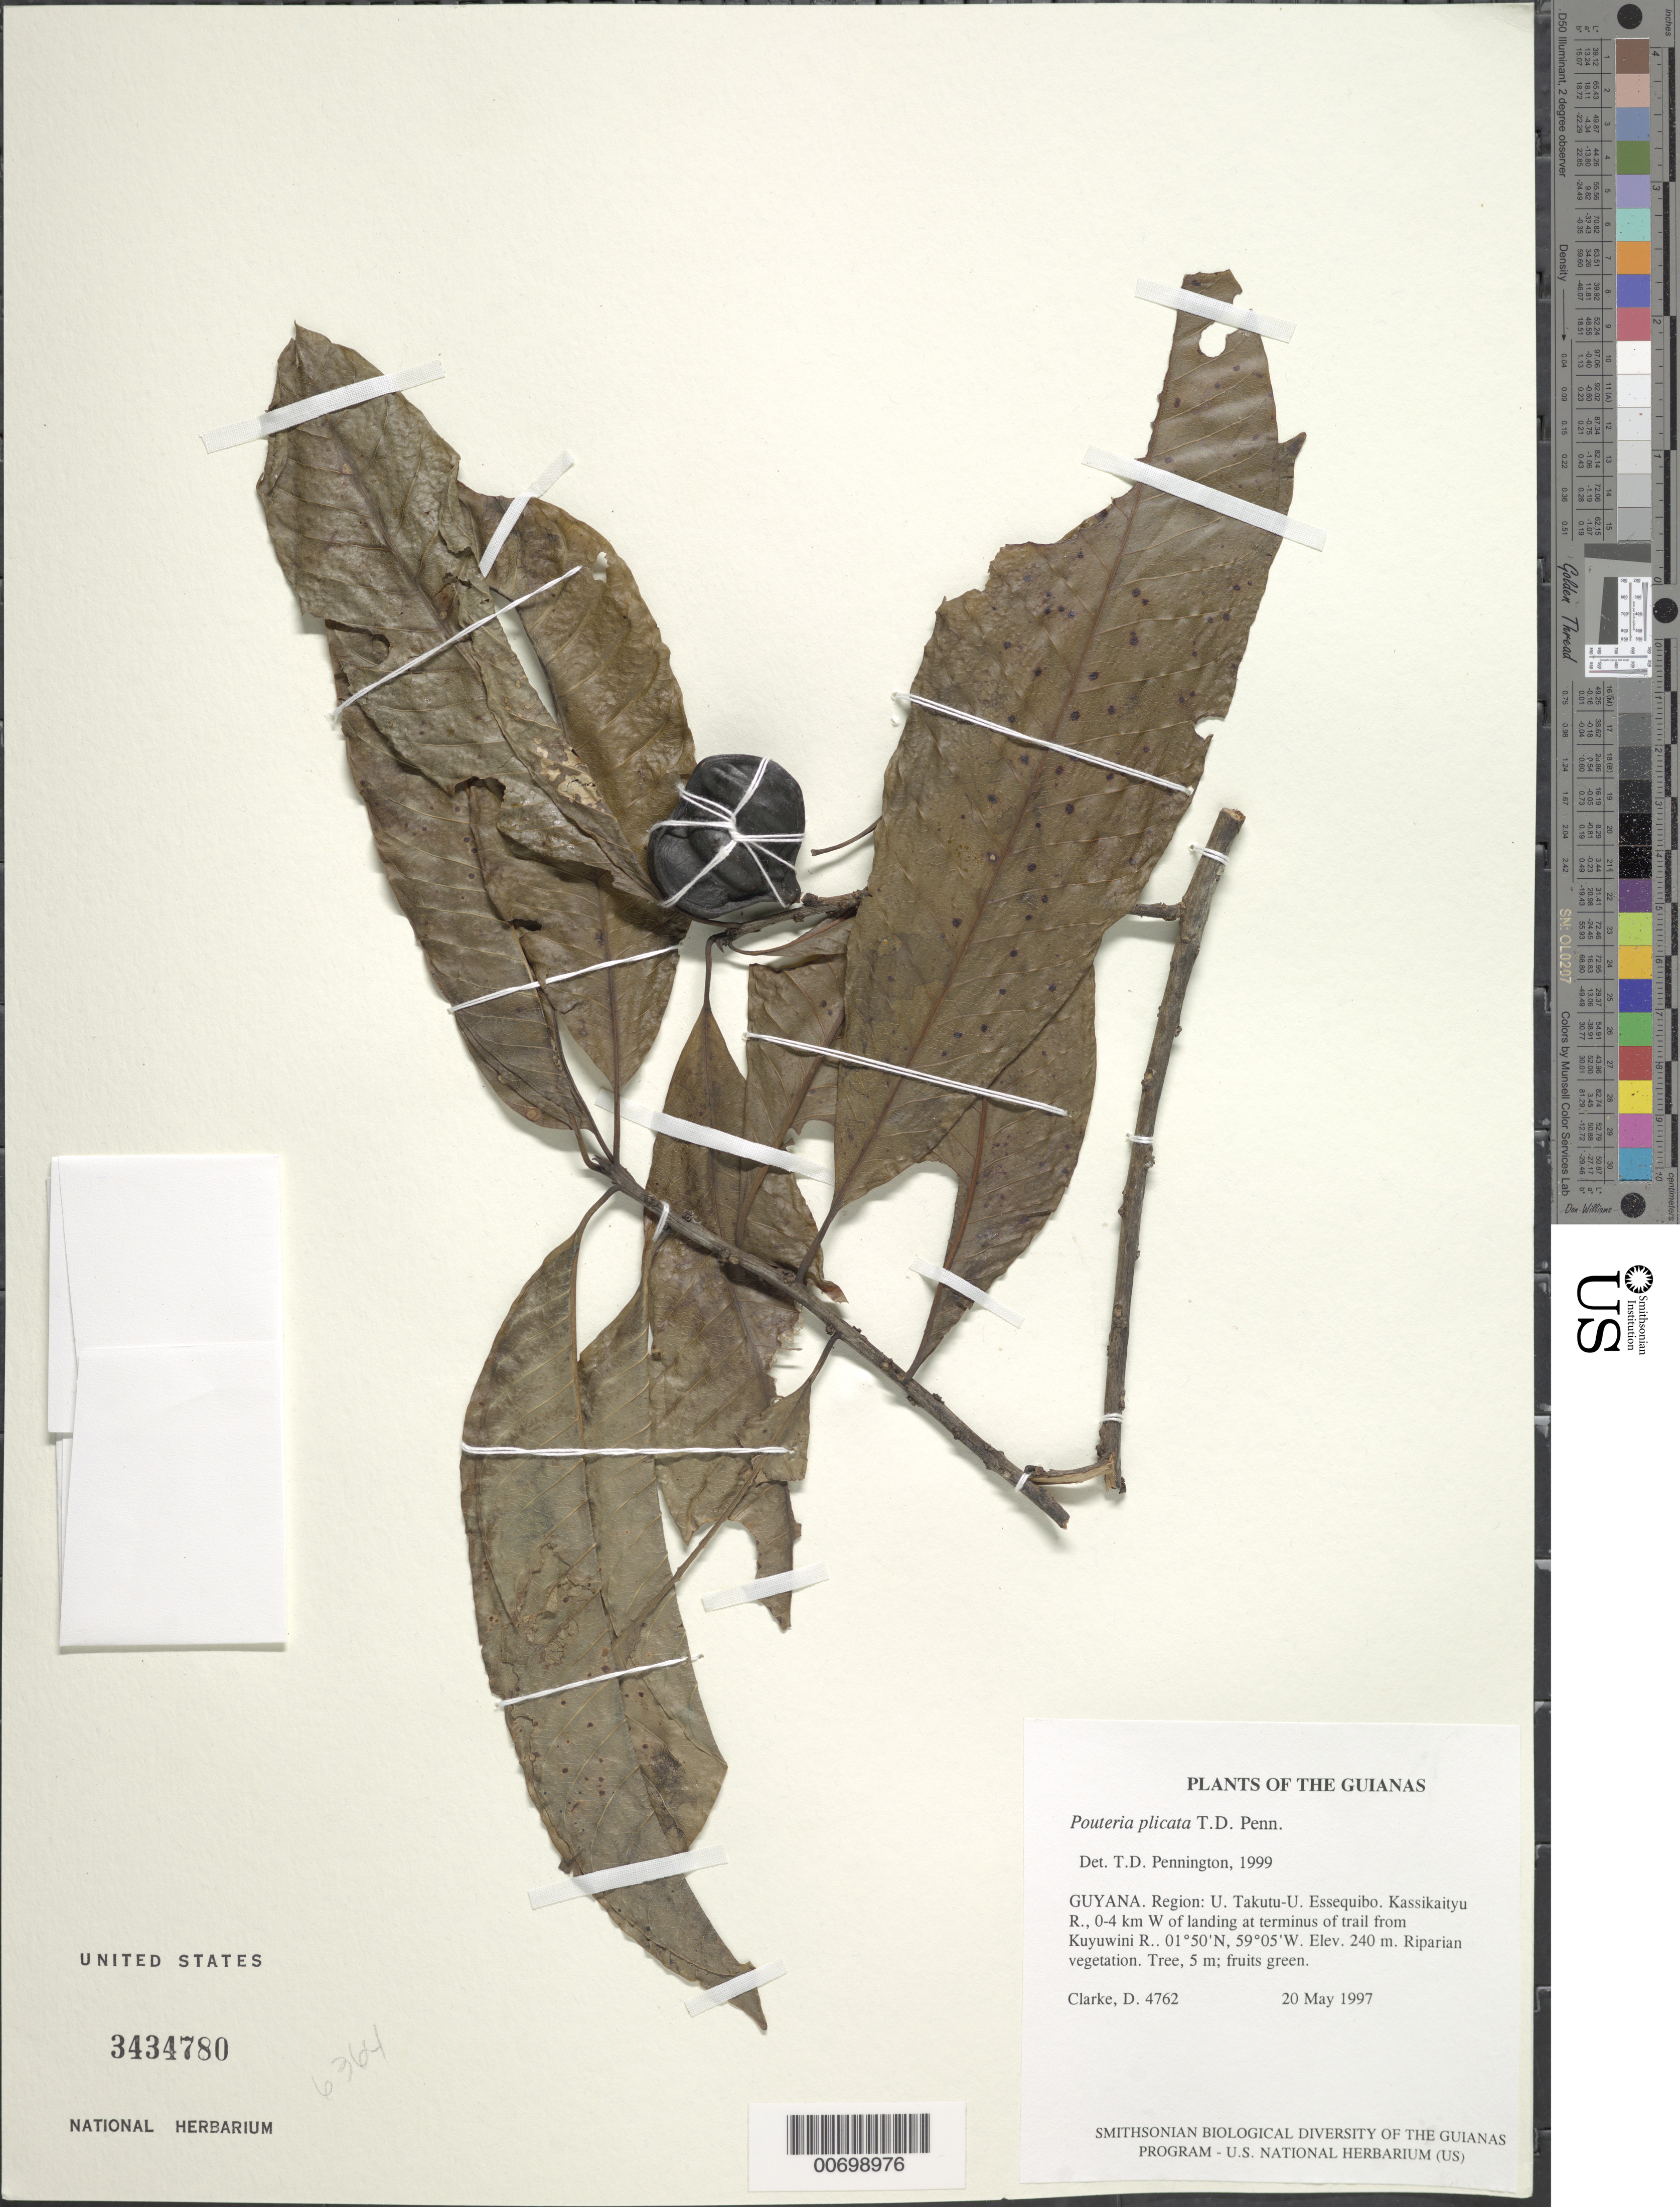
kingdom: Plantae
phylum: Tracheophyta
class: Magnoliopsida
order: Ericales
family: Sapotaceae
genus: Pouteria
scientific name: Pouteria plicata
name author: T.D. Penn.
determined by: Pennington, T. D., (K)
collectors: H. D. Clarke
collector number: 4762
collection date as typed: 20 May 1997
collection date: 1997-05-20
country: Guyana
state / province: U. Takutu-U. Essequibo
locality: Kassikaityu R., 0-4 km W of landing at terminus of trail from Kuyuwini R.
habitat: Riparian vegetation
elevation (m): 240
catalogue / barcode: US 3434780